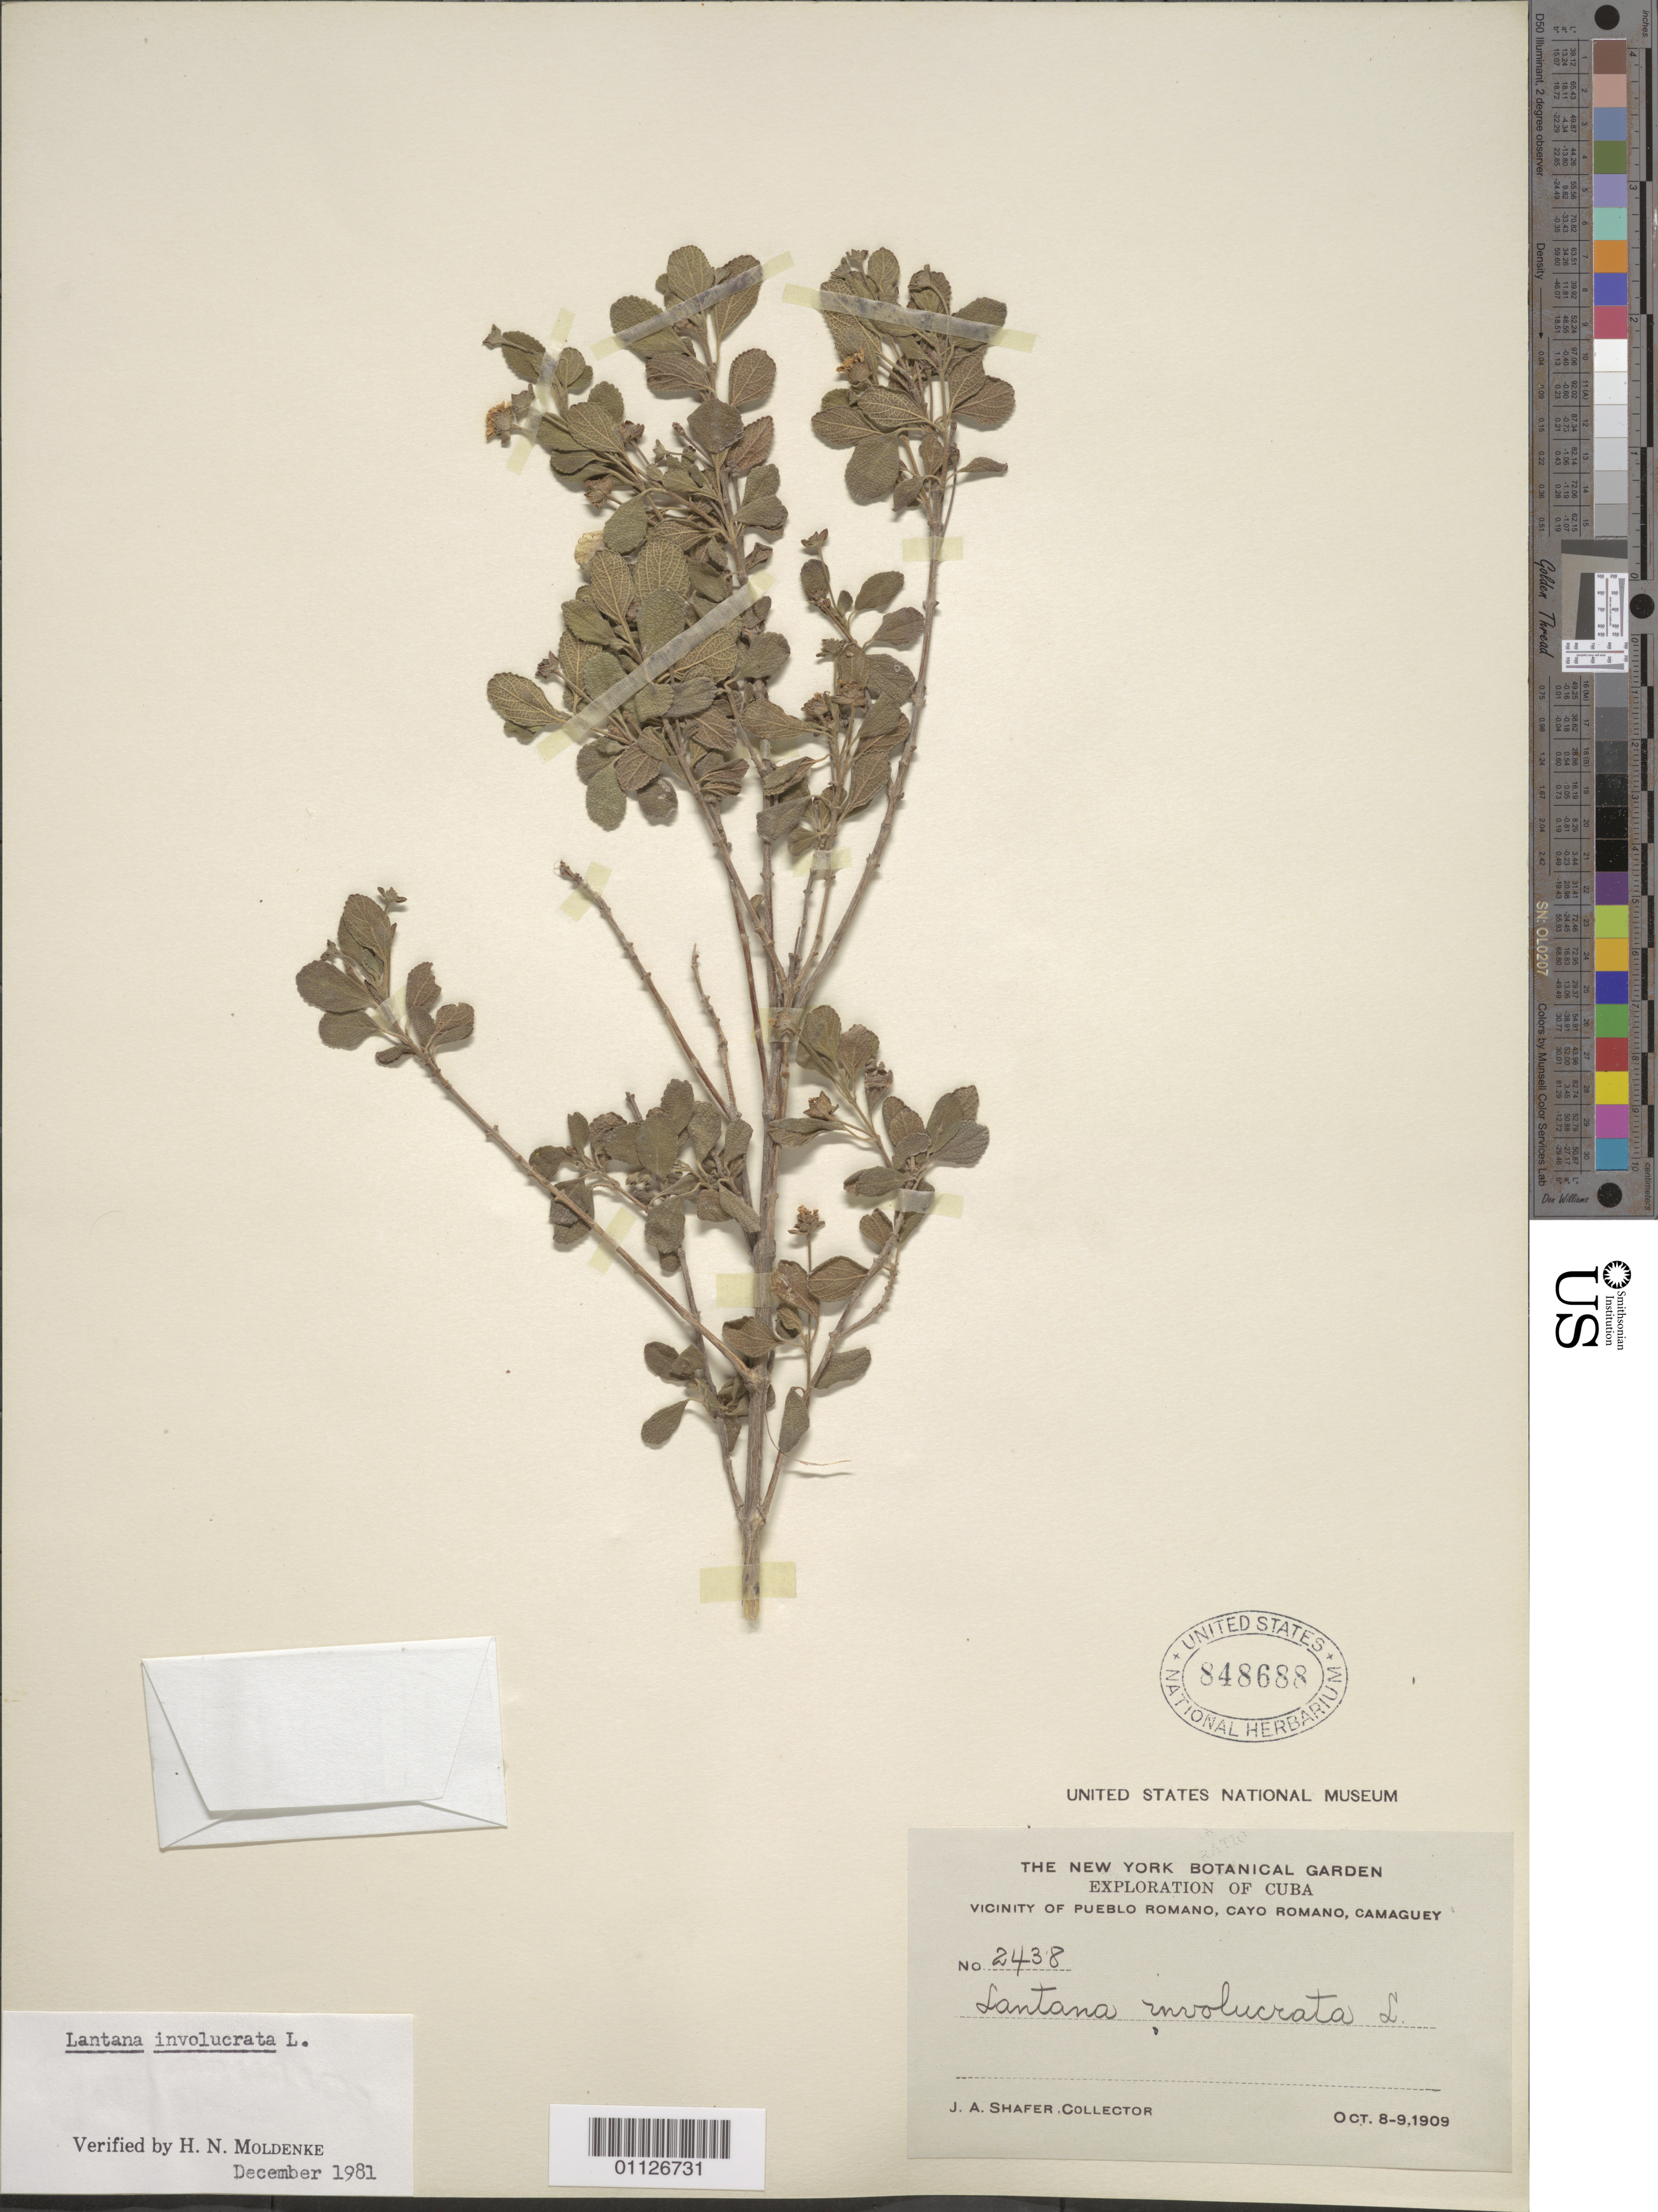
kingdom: Plantae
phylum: Tracheophyta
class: Magnoliopsida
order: Lamiales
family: Verbenaceae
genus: Lantana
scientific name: Lantana involucrata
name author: L.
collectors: J. A. Shafer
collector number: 2438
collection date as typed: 08 Oct 1909 to 09 Oct 1909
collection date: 1909-10-08/1909-10-09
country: Cuba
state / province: Camagüey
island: Cuba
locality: Vicinity of Pueblo Romano, Cayo Romano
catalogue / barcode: US 848688